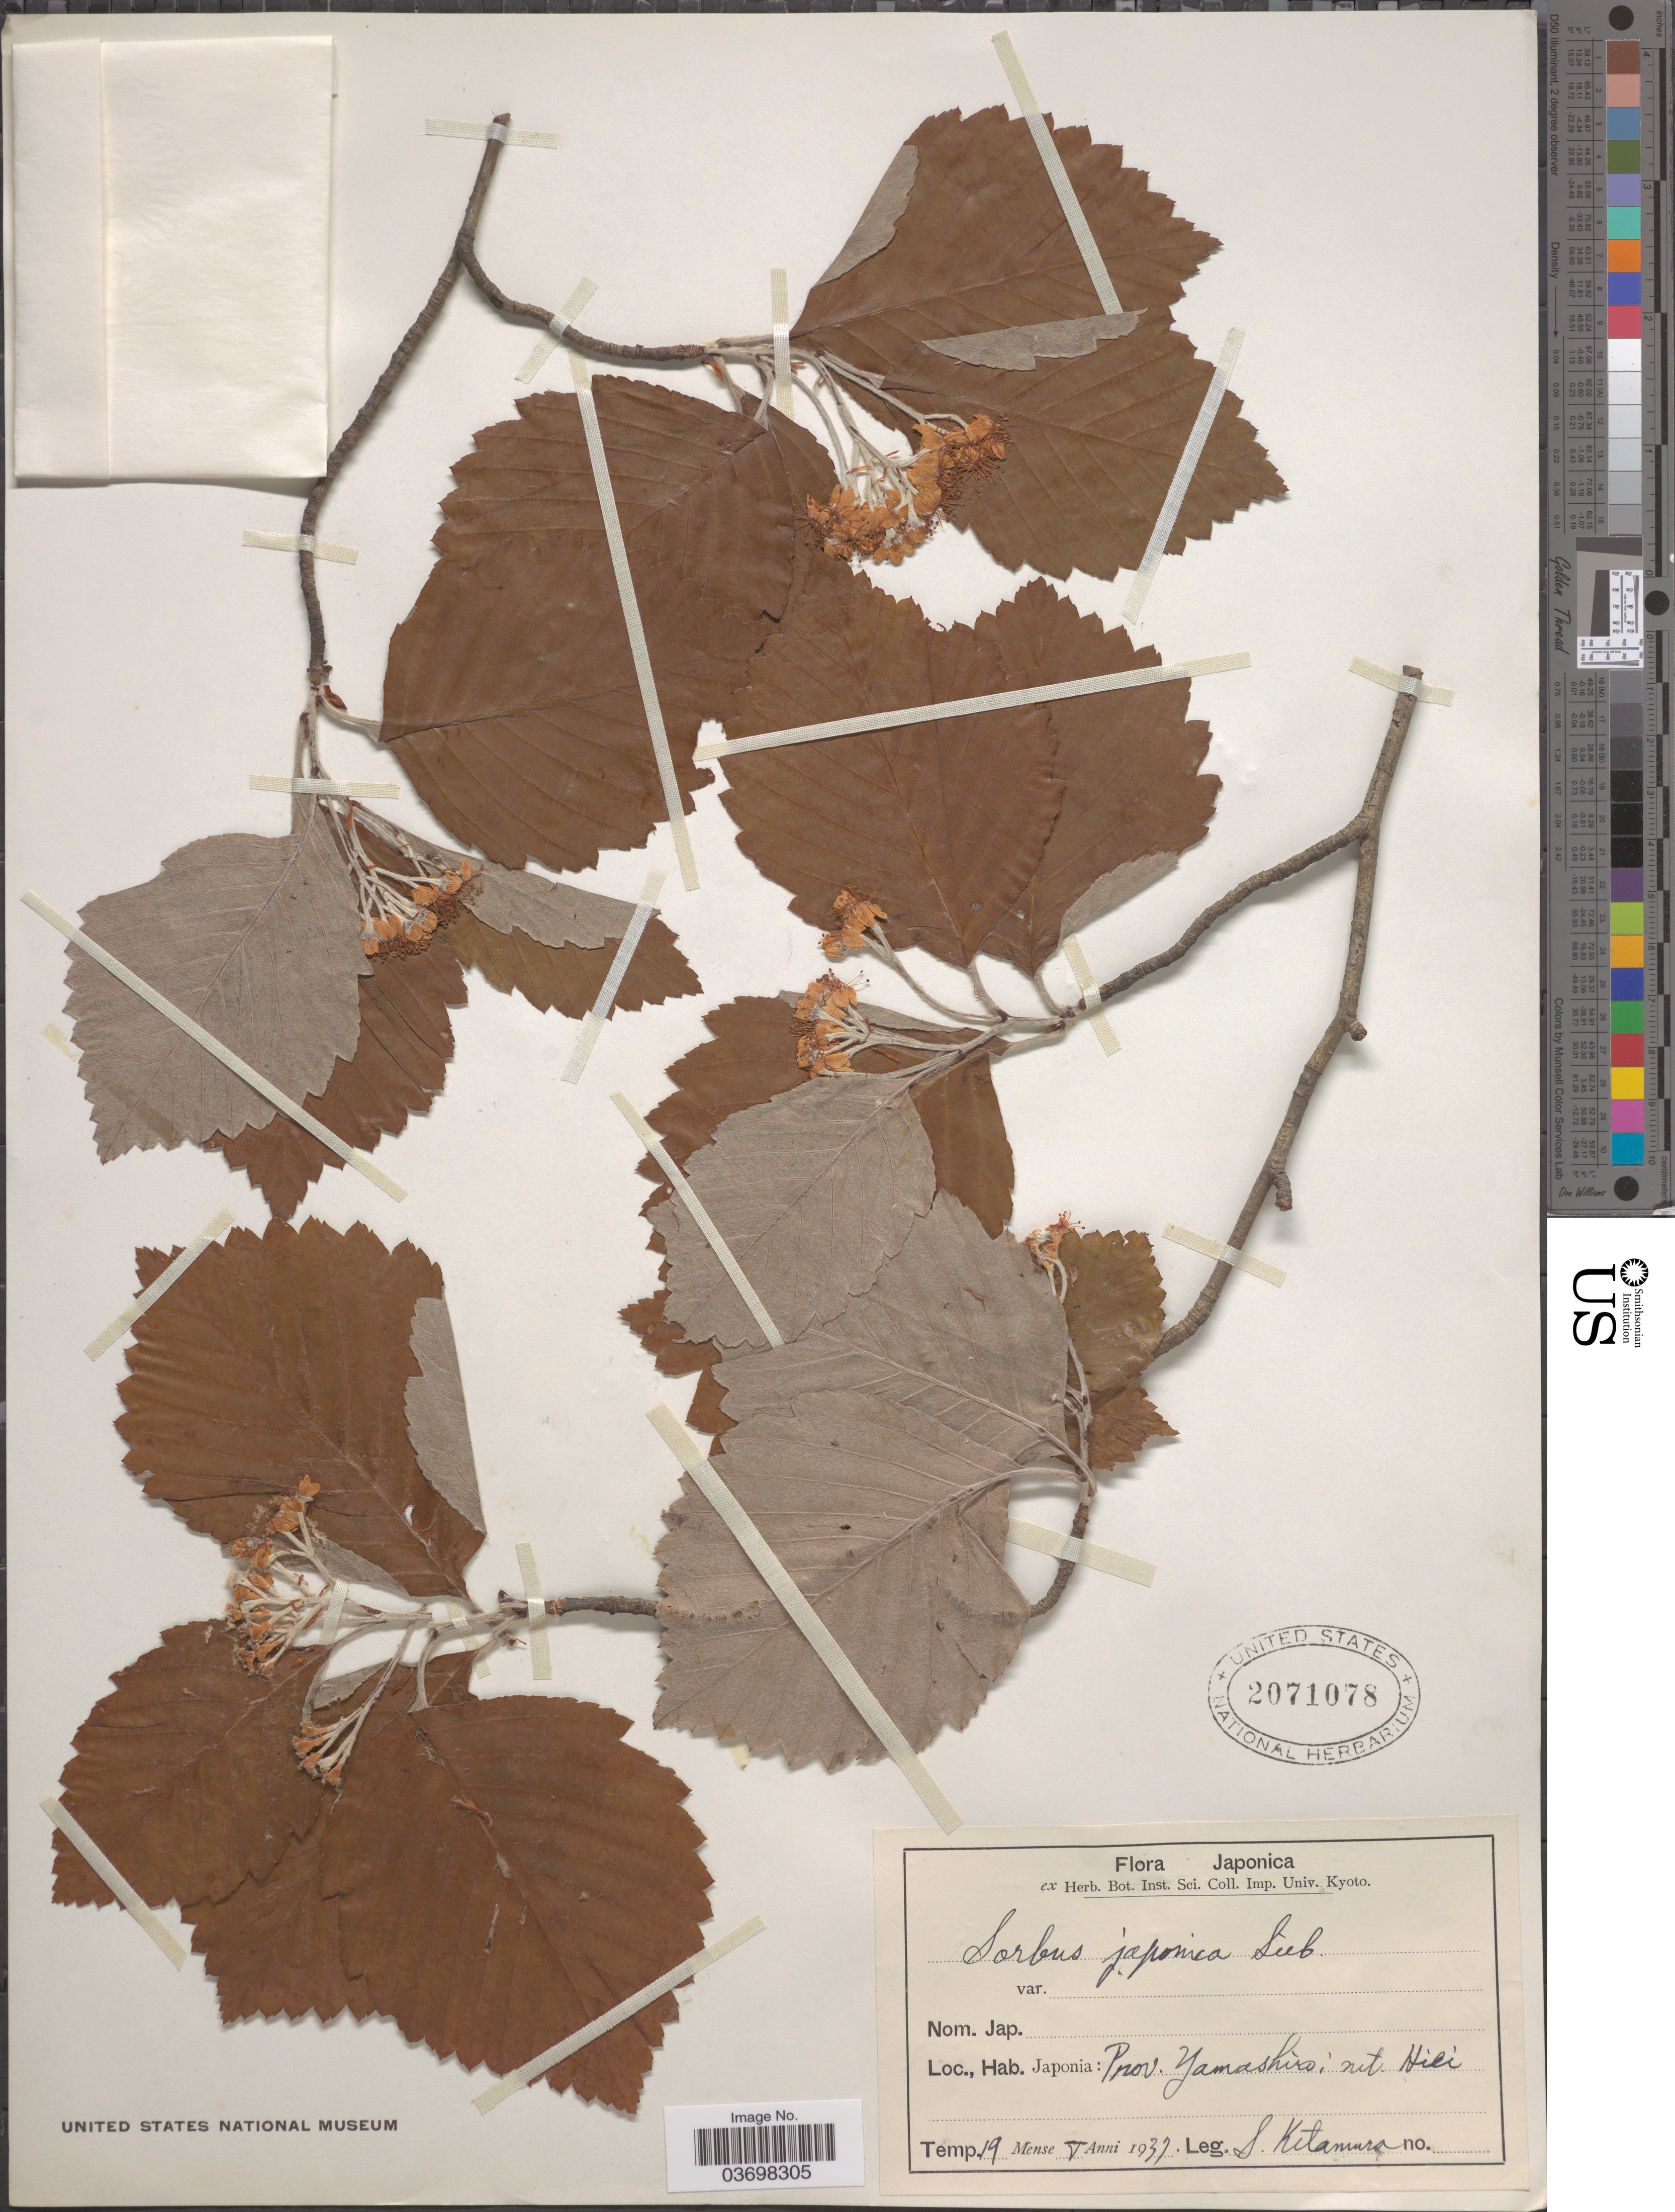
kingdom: Plantae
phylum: Tracheophyta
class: Magnoliopsida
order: Rosales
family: Rosaceae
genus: Sorbus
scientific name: Sorbus japonica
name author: (Decne.) Hedl.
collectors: S. Kitamura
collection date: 1937-05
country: Japan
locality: Japonica. Japonia: Prov. Yamashiro: Mt. Hiei.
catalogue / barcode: US 2071078